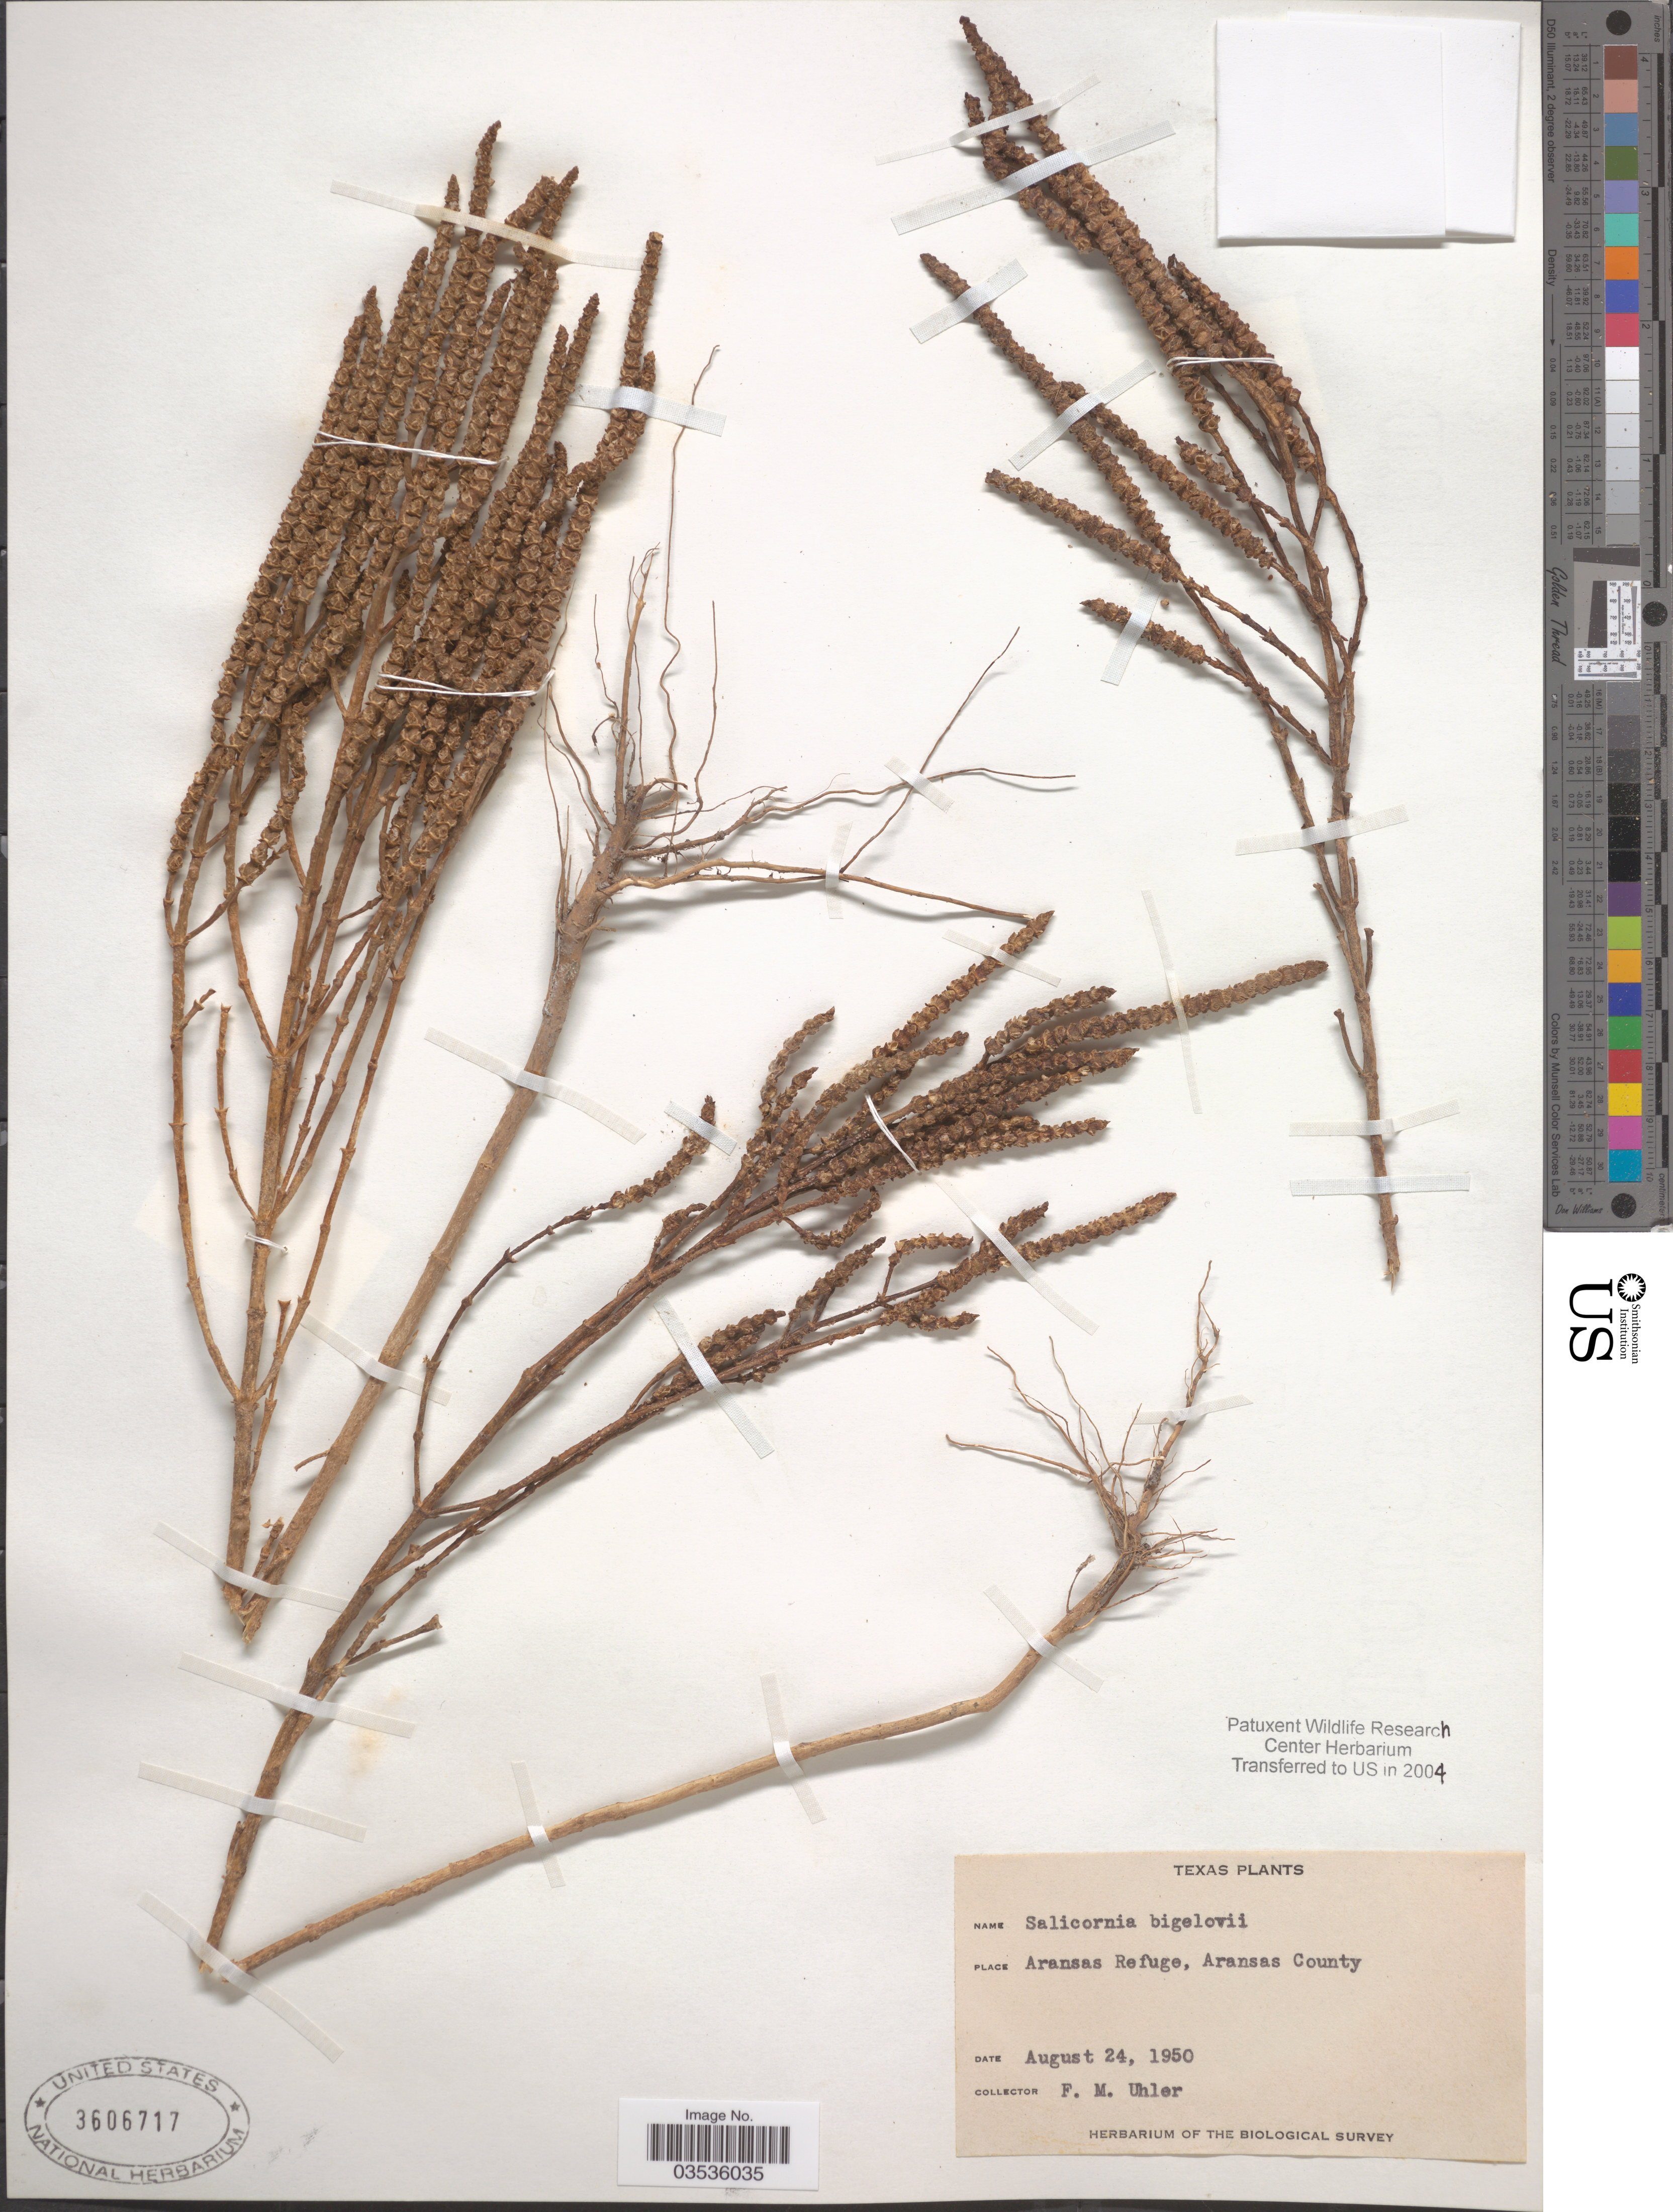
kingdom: Plantae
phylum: Tracheophyta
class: Magnoliopsida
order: Caryophyllales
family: Amaranthaceae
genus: Salicornia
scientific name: Salicornia bigelovii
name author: Torr.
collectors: F. M. Uhler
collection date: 1950-08-24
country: United States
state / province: Texas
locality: Aransas Refuge, Aransas County.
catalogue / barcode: US 3606717